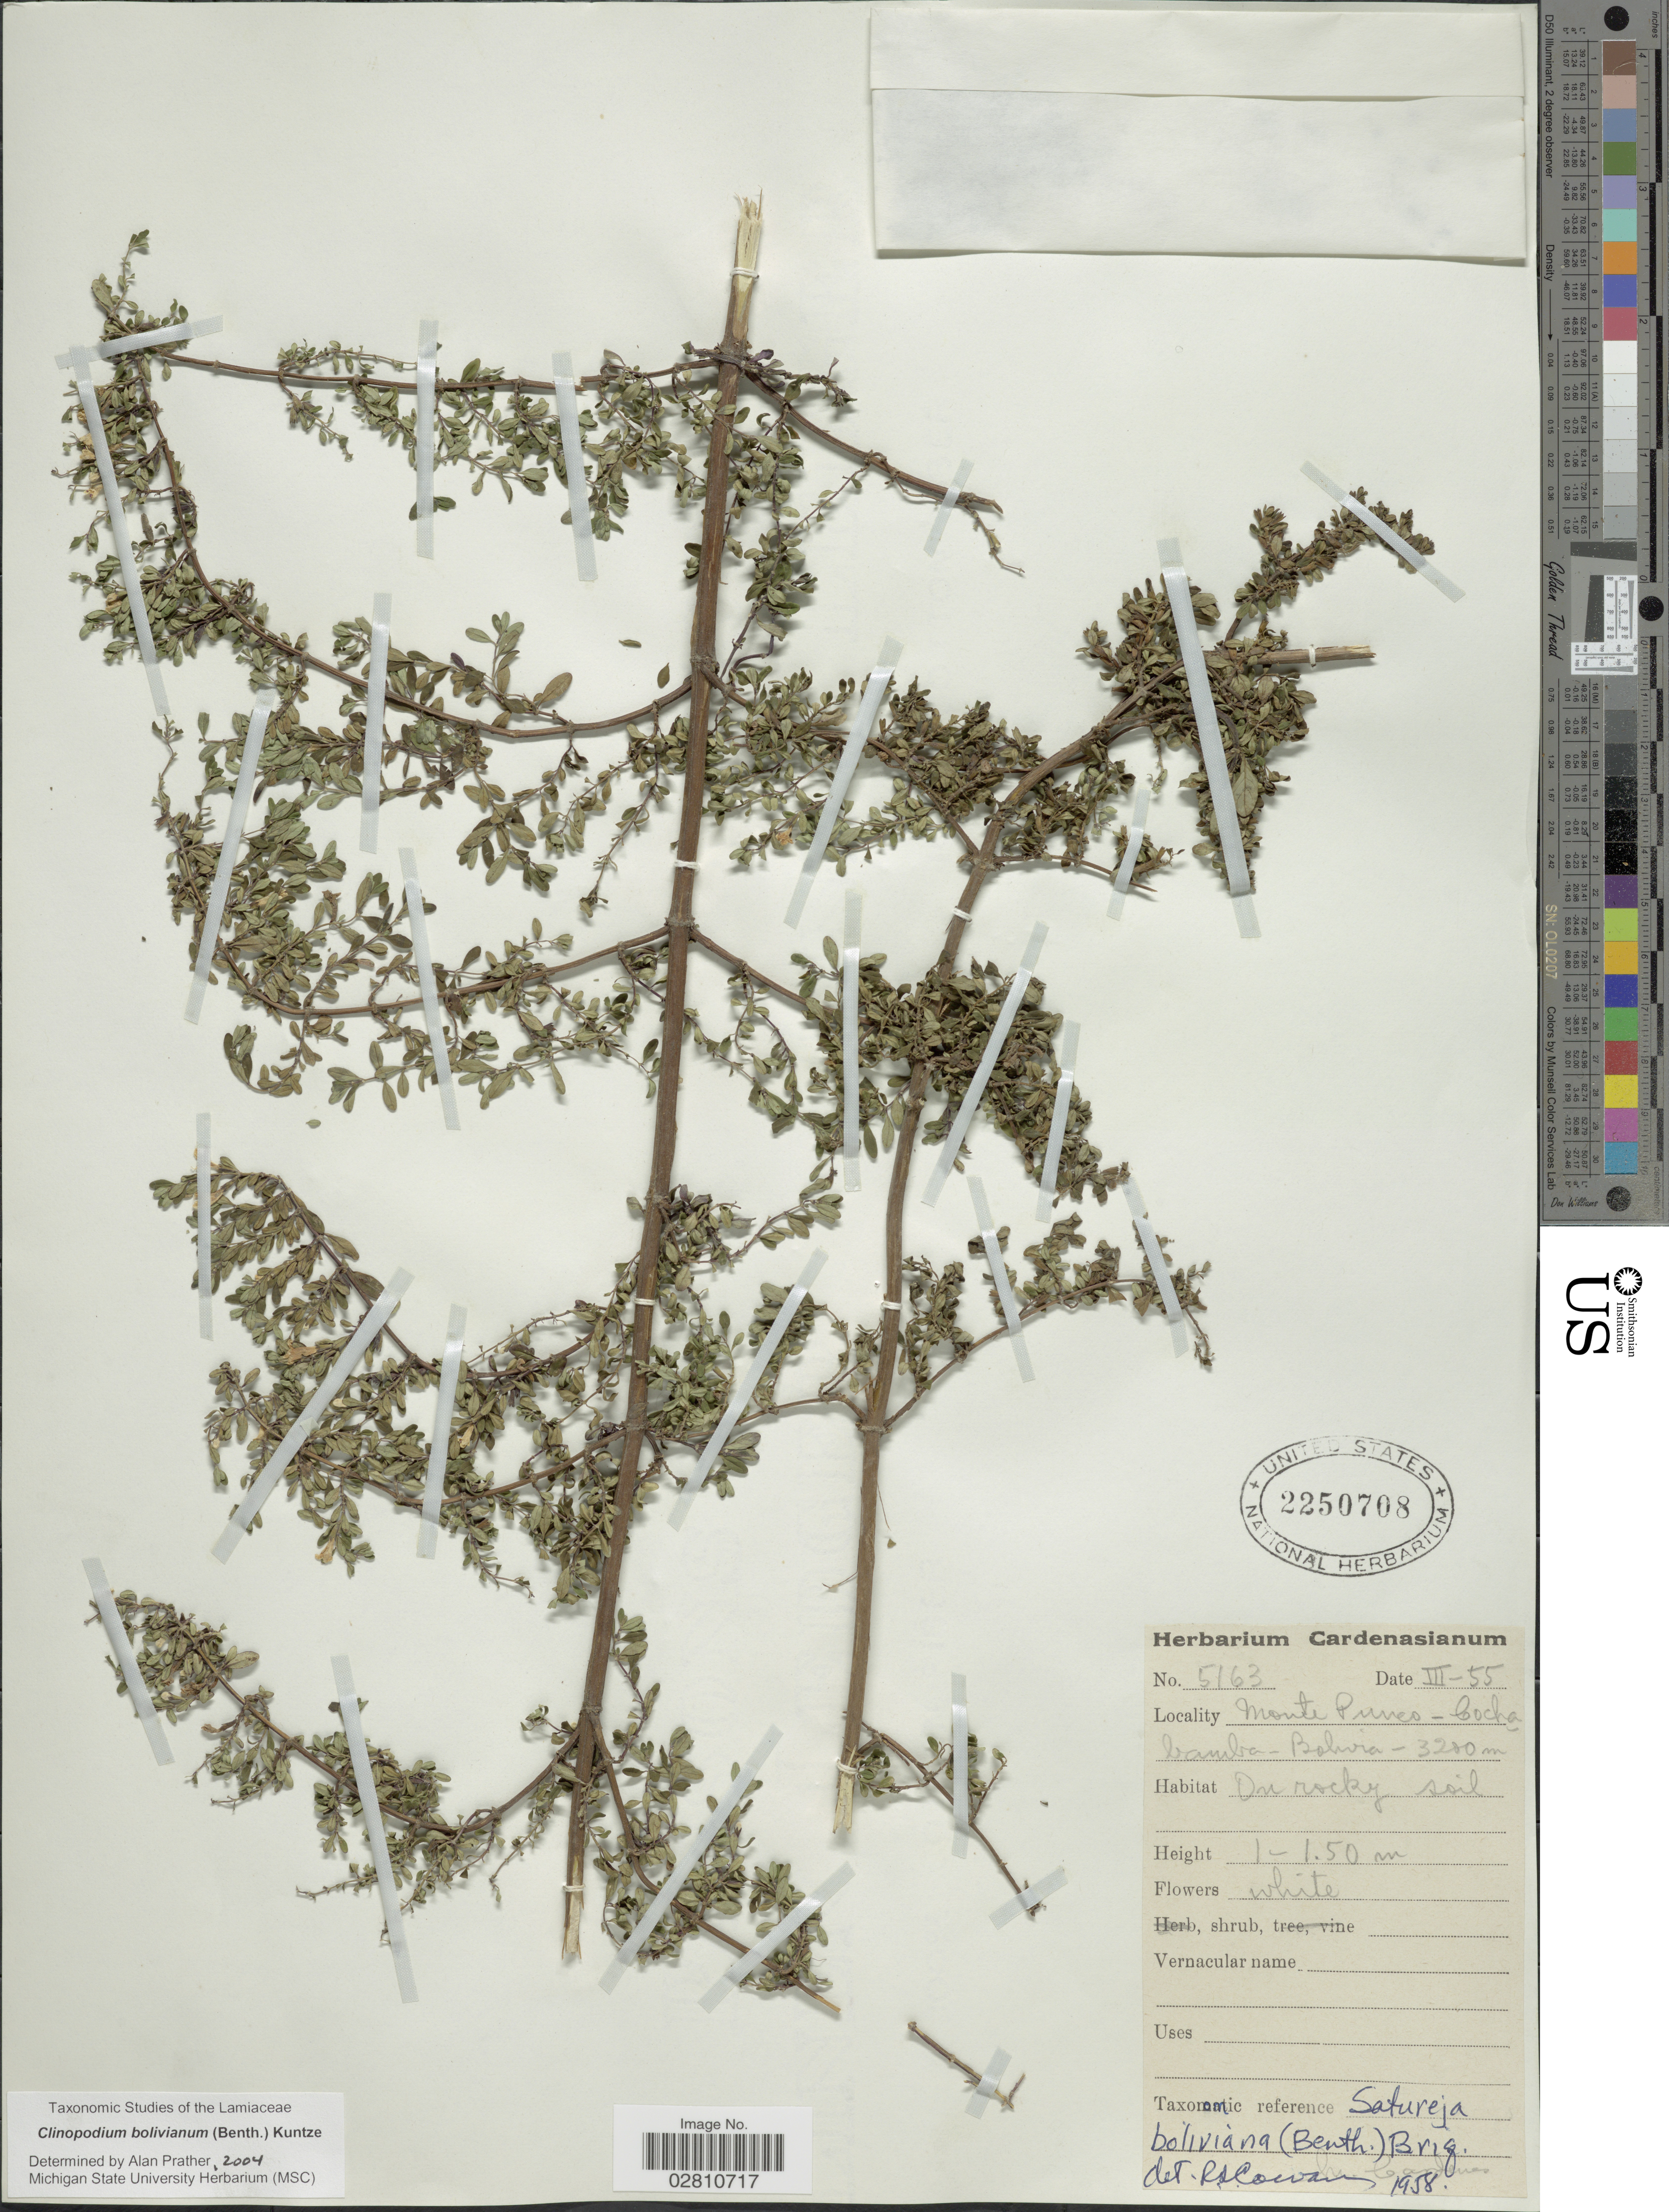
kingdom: Plantae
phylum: Tracheophyta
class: Magnoliopsida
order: Lamiales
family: Lamiaceae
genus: Clinopodium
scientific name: Clinopodium bolivianum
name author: (Benth.) Kuntze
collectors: M. Cárdenas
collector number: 5163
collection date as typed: Transcribed d/m/y: /3/55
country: Bolivia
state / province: Cochabamba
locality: Monte Puneo-Cochabamba, Bolivia.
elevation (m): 3200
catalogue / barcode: US 2250708